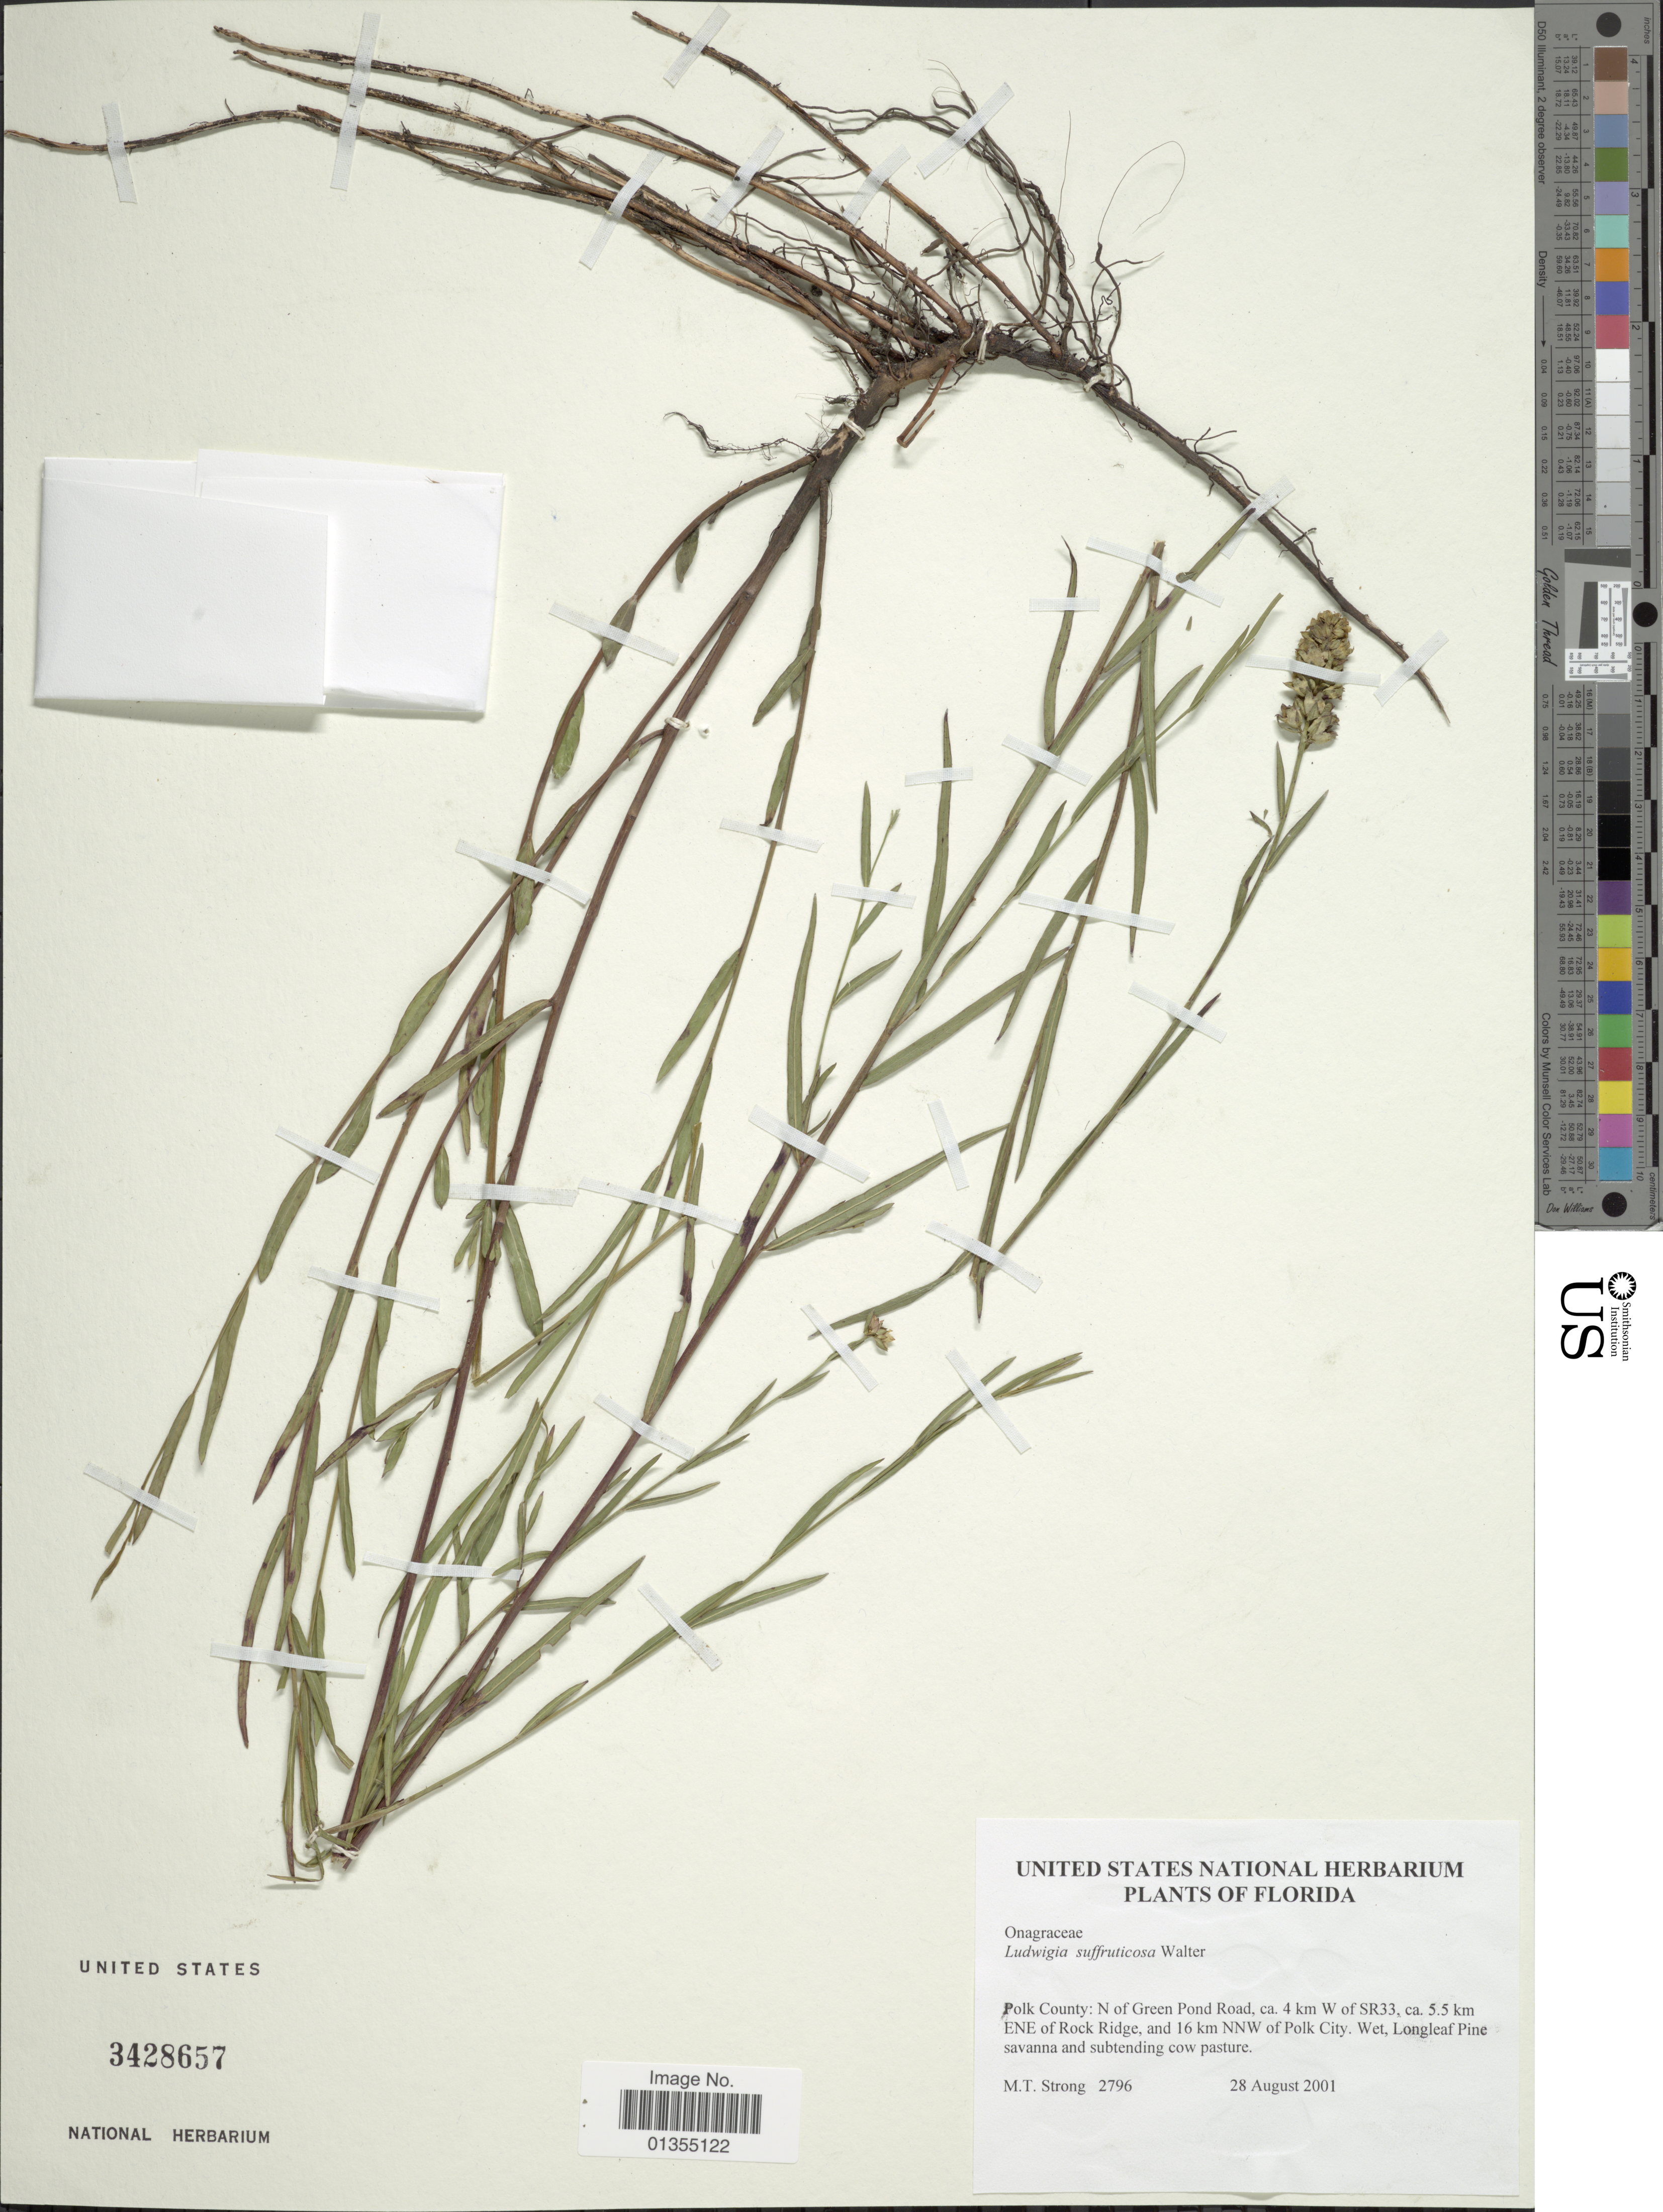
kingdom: Plantae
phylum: Tracheophyta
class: Magnoliopsida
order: Myrtales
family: Onagraceae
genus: Ludwigia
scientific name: Ludwigia suffruticosa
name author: Walter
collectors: M. T. Strong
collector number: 2796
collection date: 2001-08-28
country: United States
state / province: Florida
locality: Polk County: N of Green Pond Road, ca 4 km W of SR33, ca 5.5 km ENE of Rock Ridge, and 16 km NNW of Polk City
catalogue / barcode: US 3428657